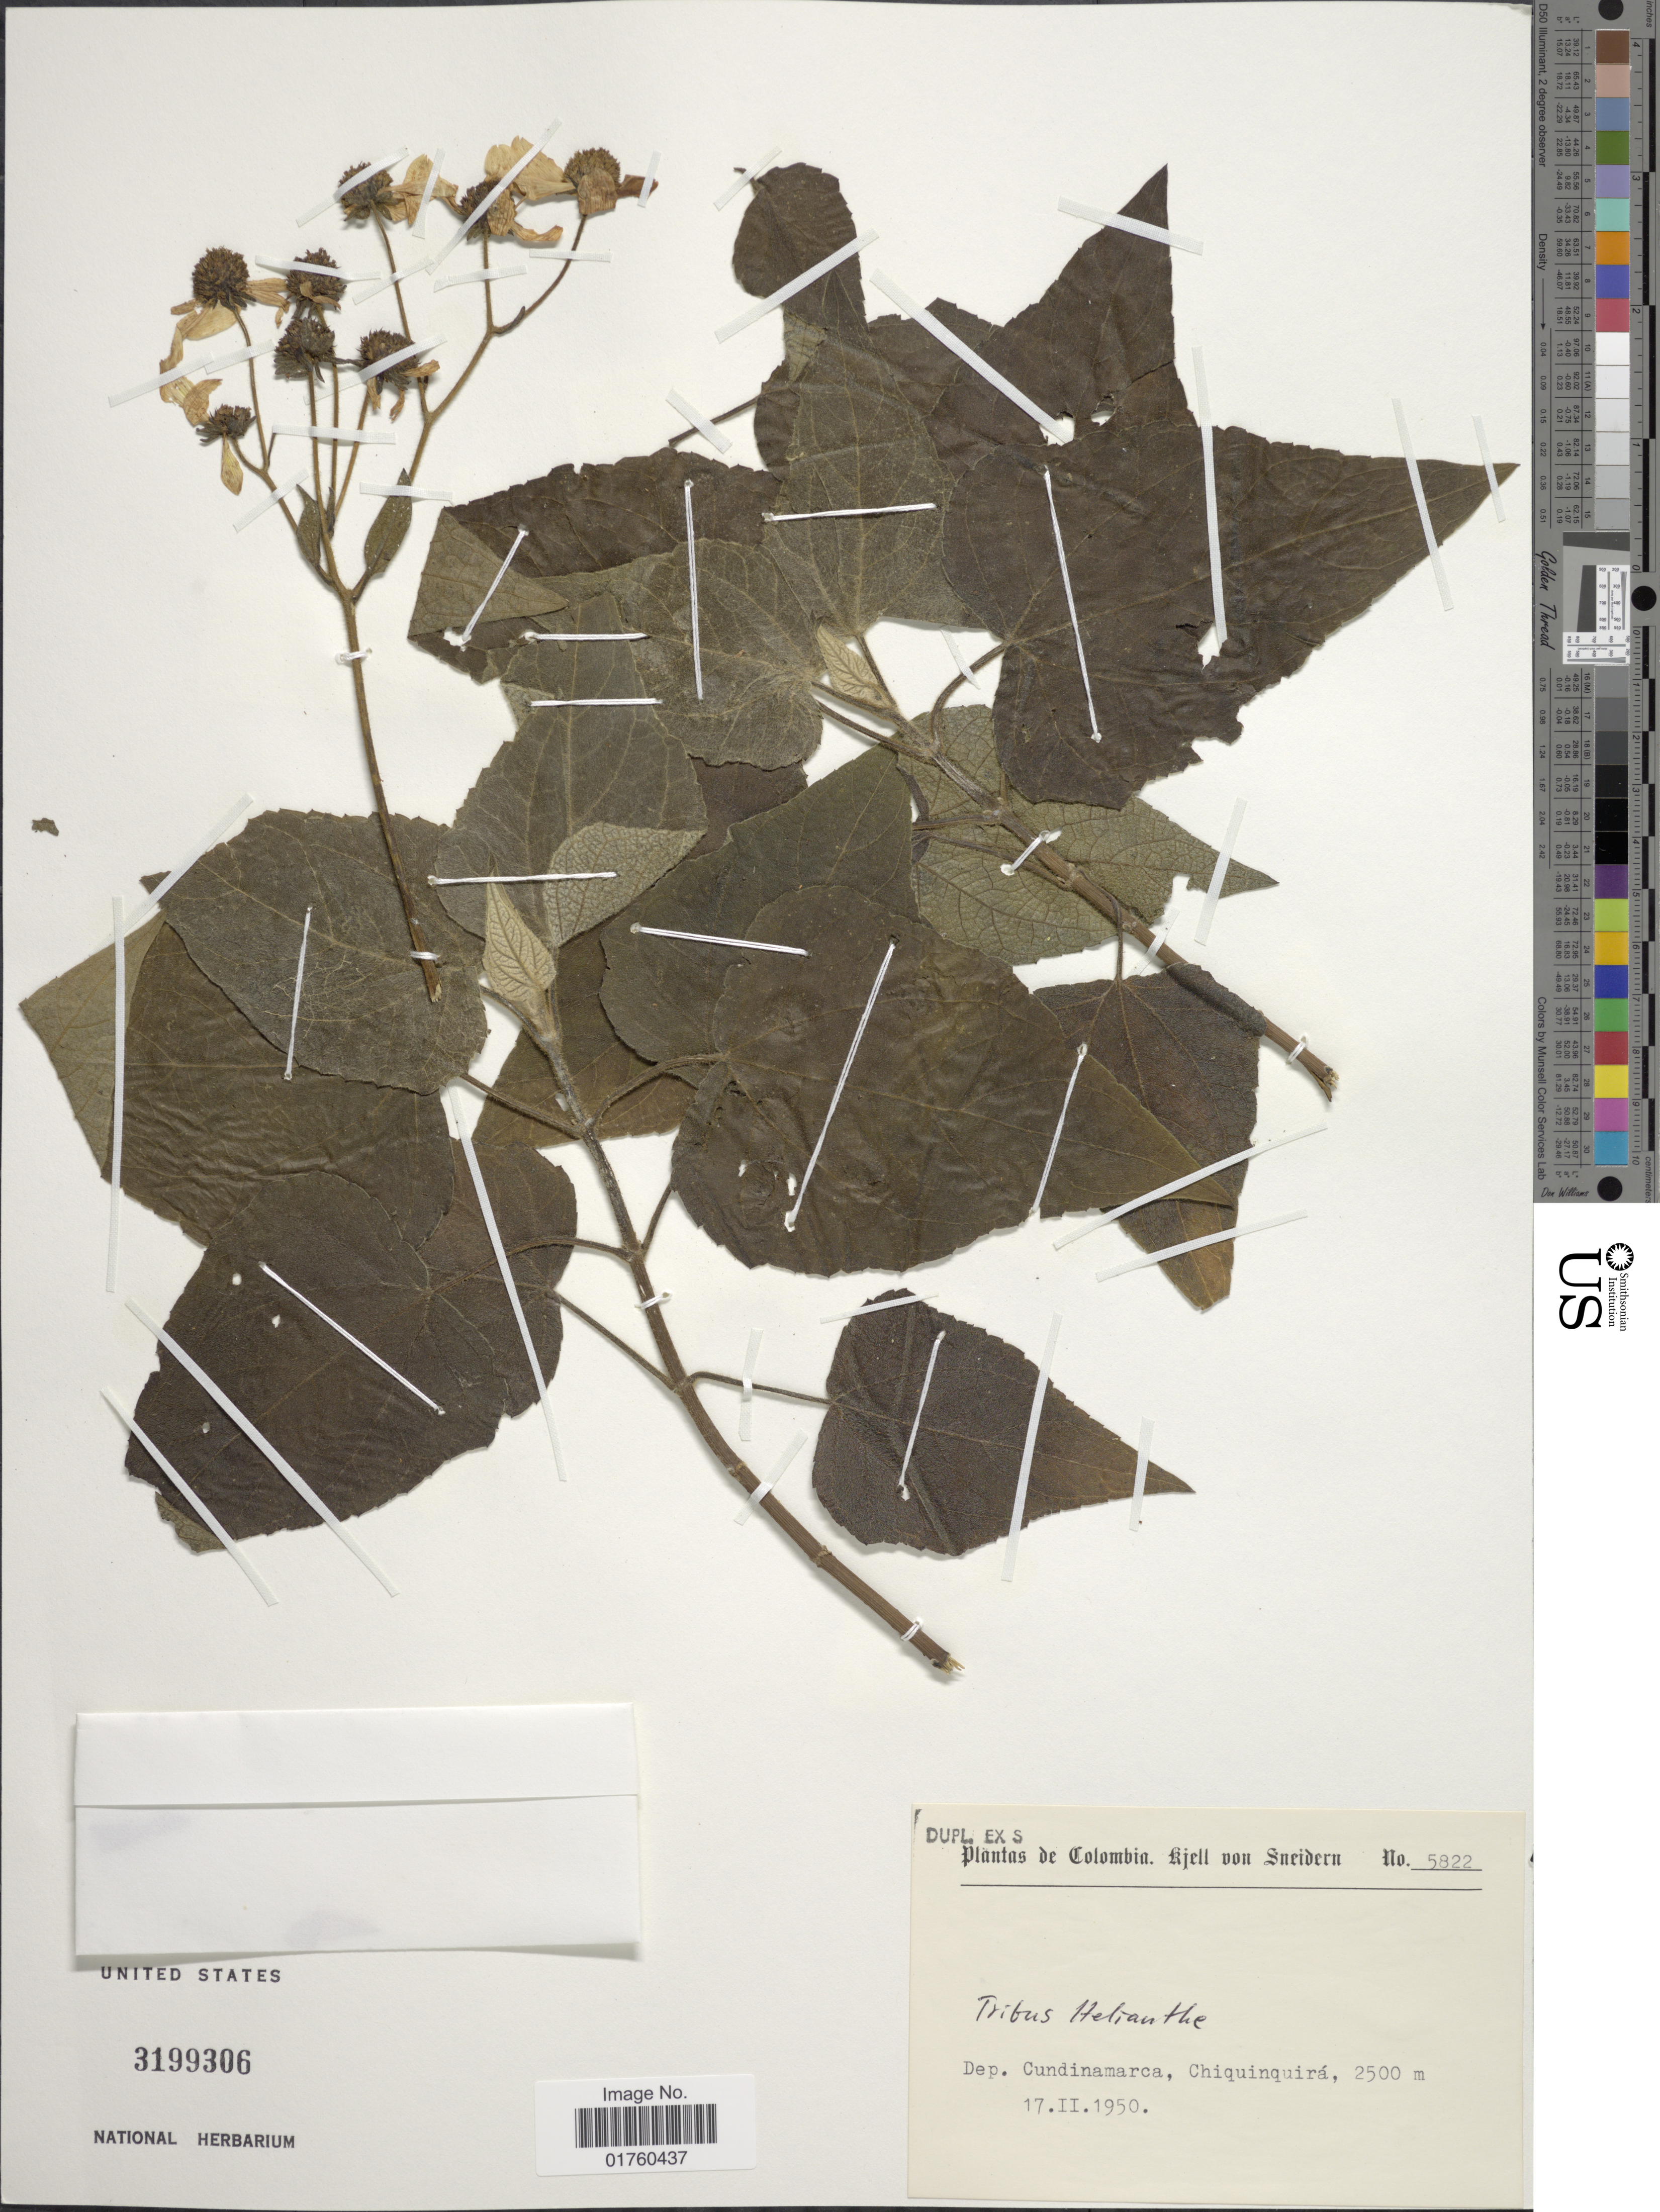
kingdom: Plantae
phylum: Tracheophyta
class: Magnoliopsida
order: Asterales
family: Asteraceae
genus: Montanoa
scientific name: Montanoa quadrangularis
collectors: K. von Sneidern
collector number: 5822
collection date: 1950-02-17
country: Colombia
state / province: Cundinamarca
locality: Chiquinquira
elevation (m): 2500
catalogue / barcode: US 3199306